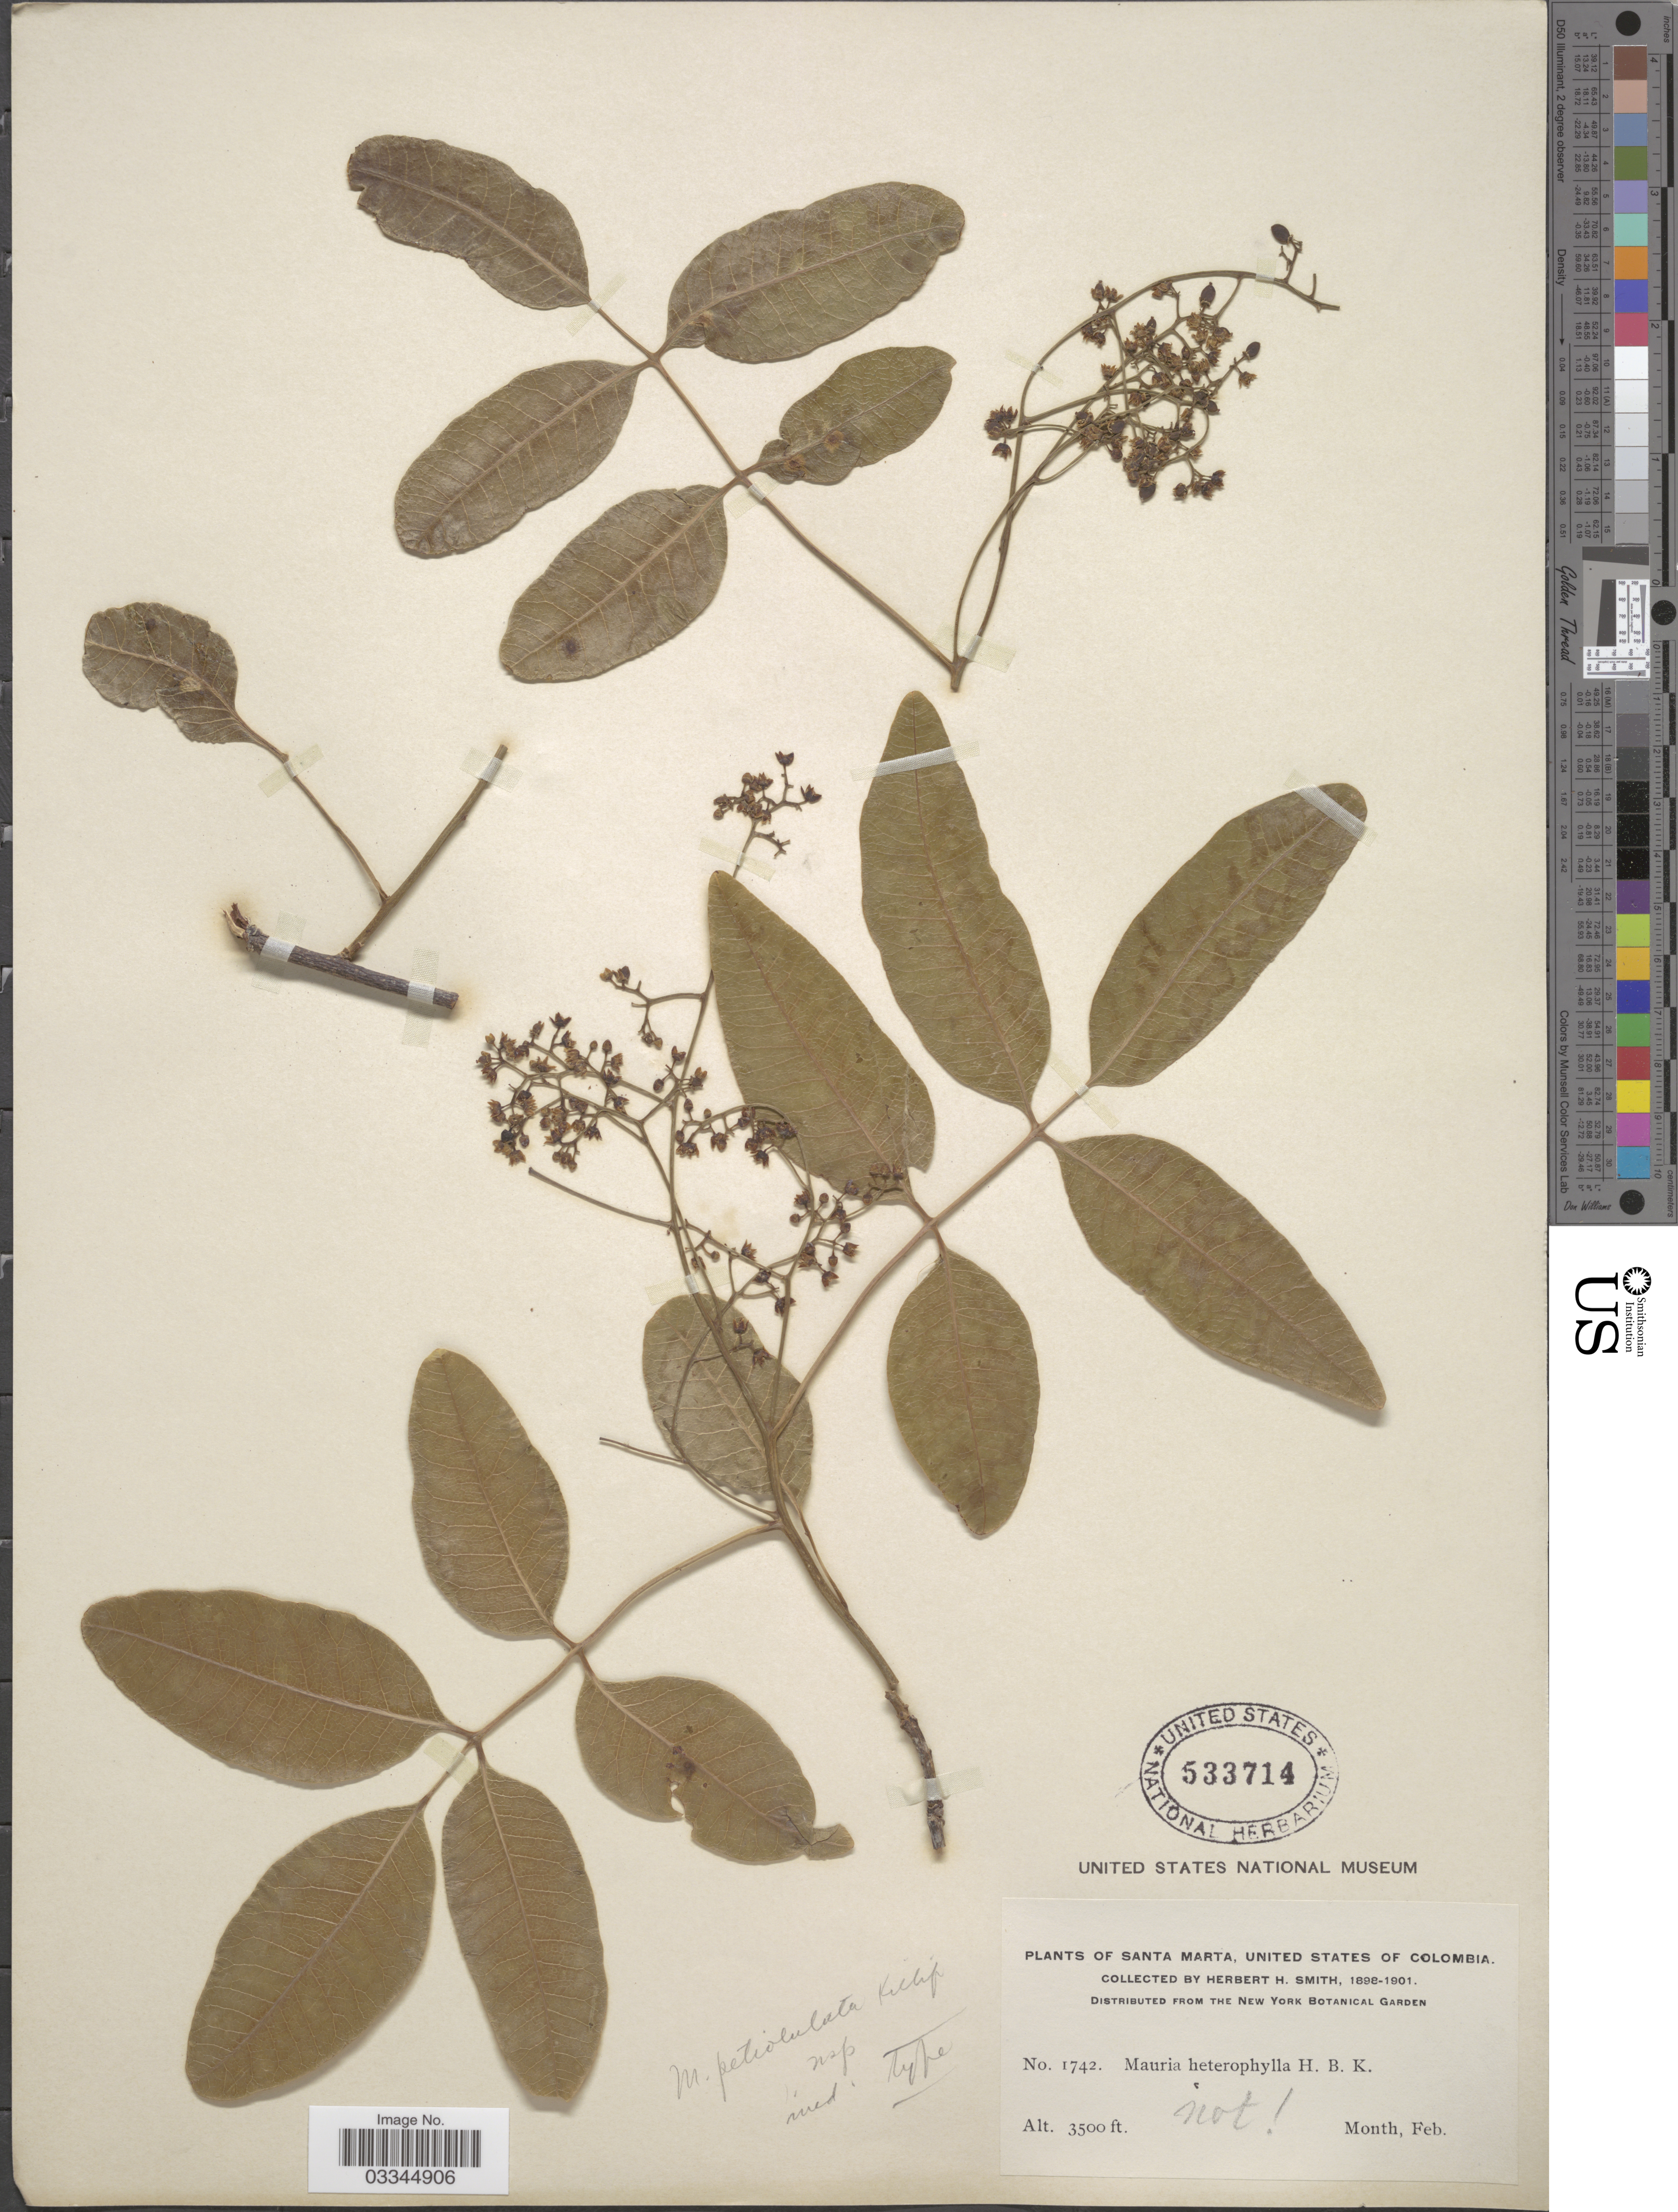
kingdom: Plantae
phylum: Tracheophyta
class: Magnoliopsida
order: Sapindales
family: Anacardiaceae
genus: Mauria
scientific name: Mauria petiolulata Killip, ined.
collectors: Herbert H. Smith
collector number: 1742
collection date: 1898-02/1901-02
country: Colombia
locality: Santa Marta, United States of Colombia.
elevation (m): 1067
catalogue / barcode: US 533714